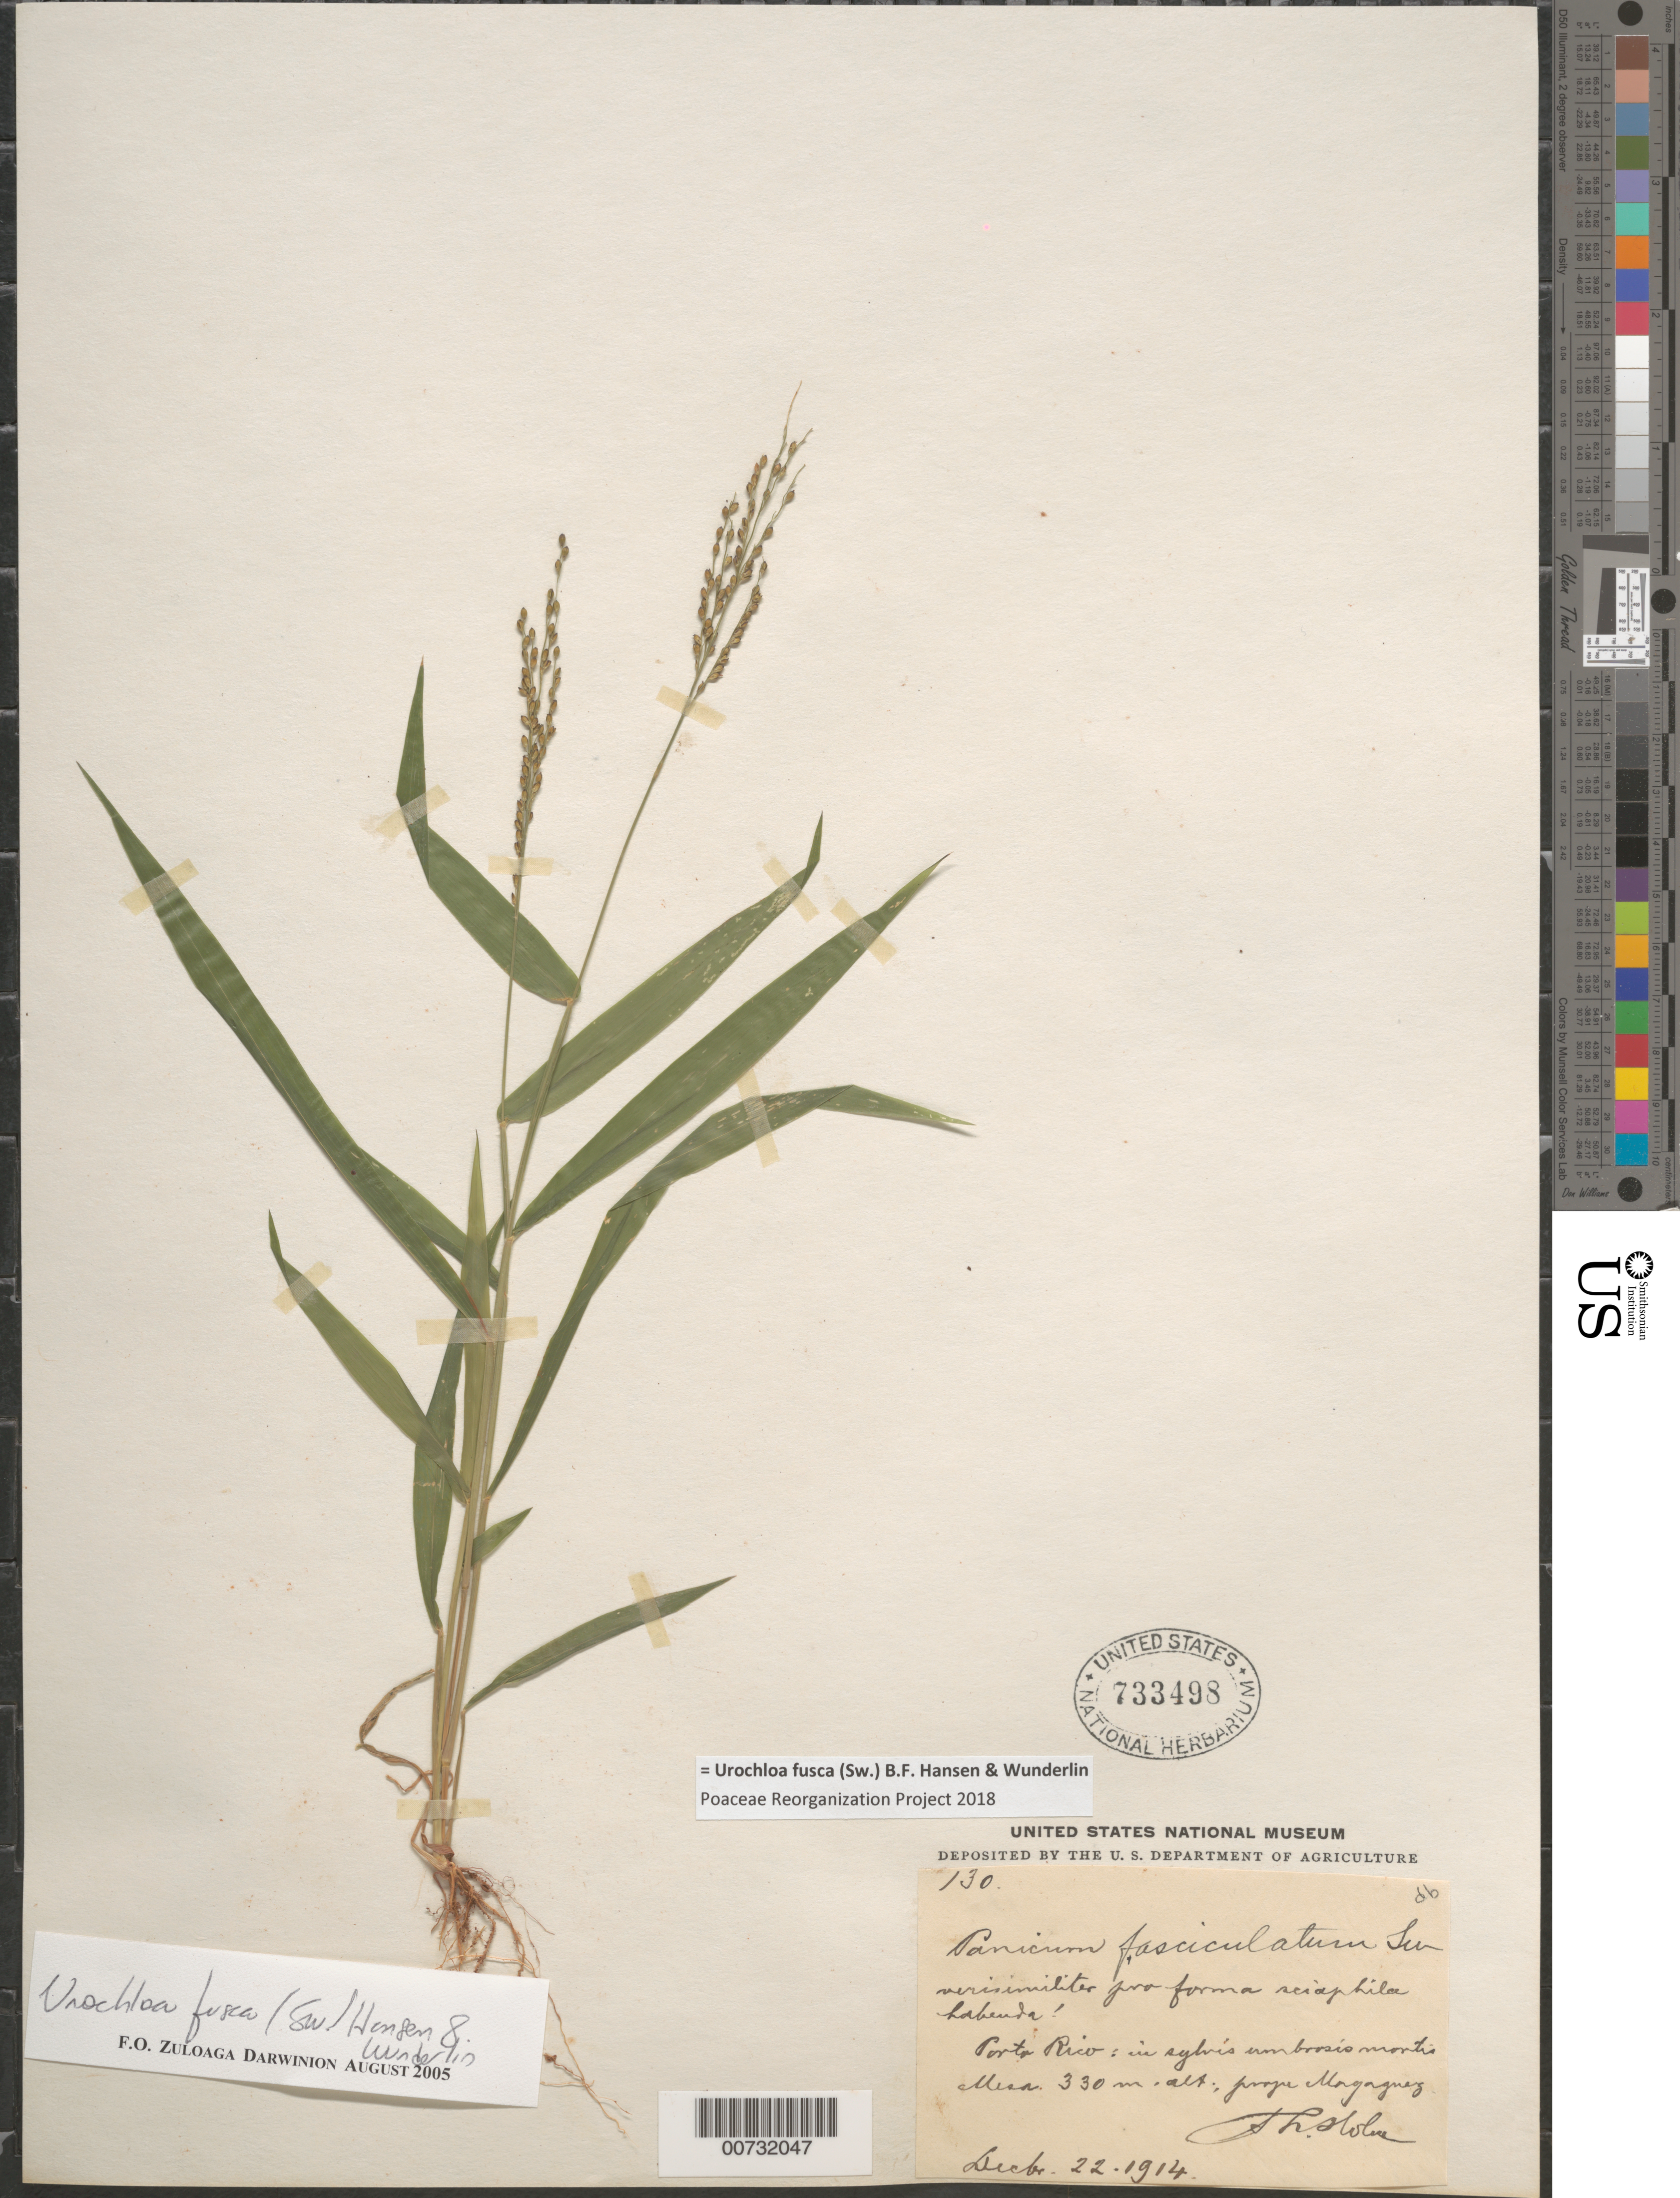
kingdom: Plantae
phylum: Tracheophyta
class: Liliopsida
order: Poales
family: Poaceae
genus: Urochloa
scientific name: Urochloa fusca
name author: (Sw.) B.F. Hansen & Wunderlin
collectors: H. T. Holm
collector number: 130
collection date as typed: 22 Dec 1914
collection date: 1914-12-22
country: Puerto Rico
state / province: Mayagüez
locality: Mayaguez, Montis Mesa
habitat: In sylvis umbrosis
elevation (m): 330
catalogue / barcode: US 733498